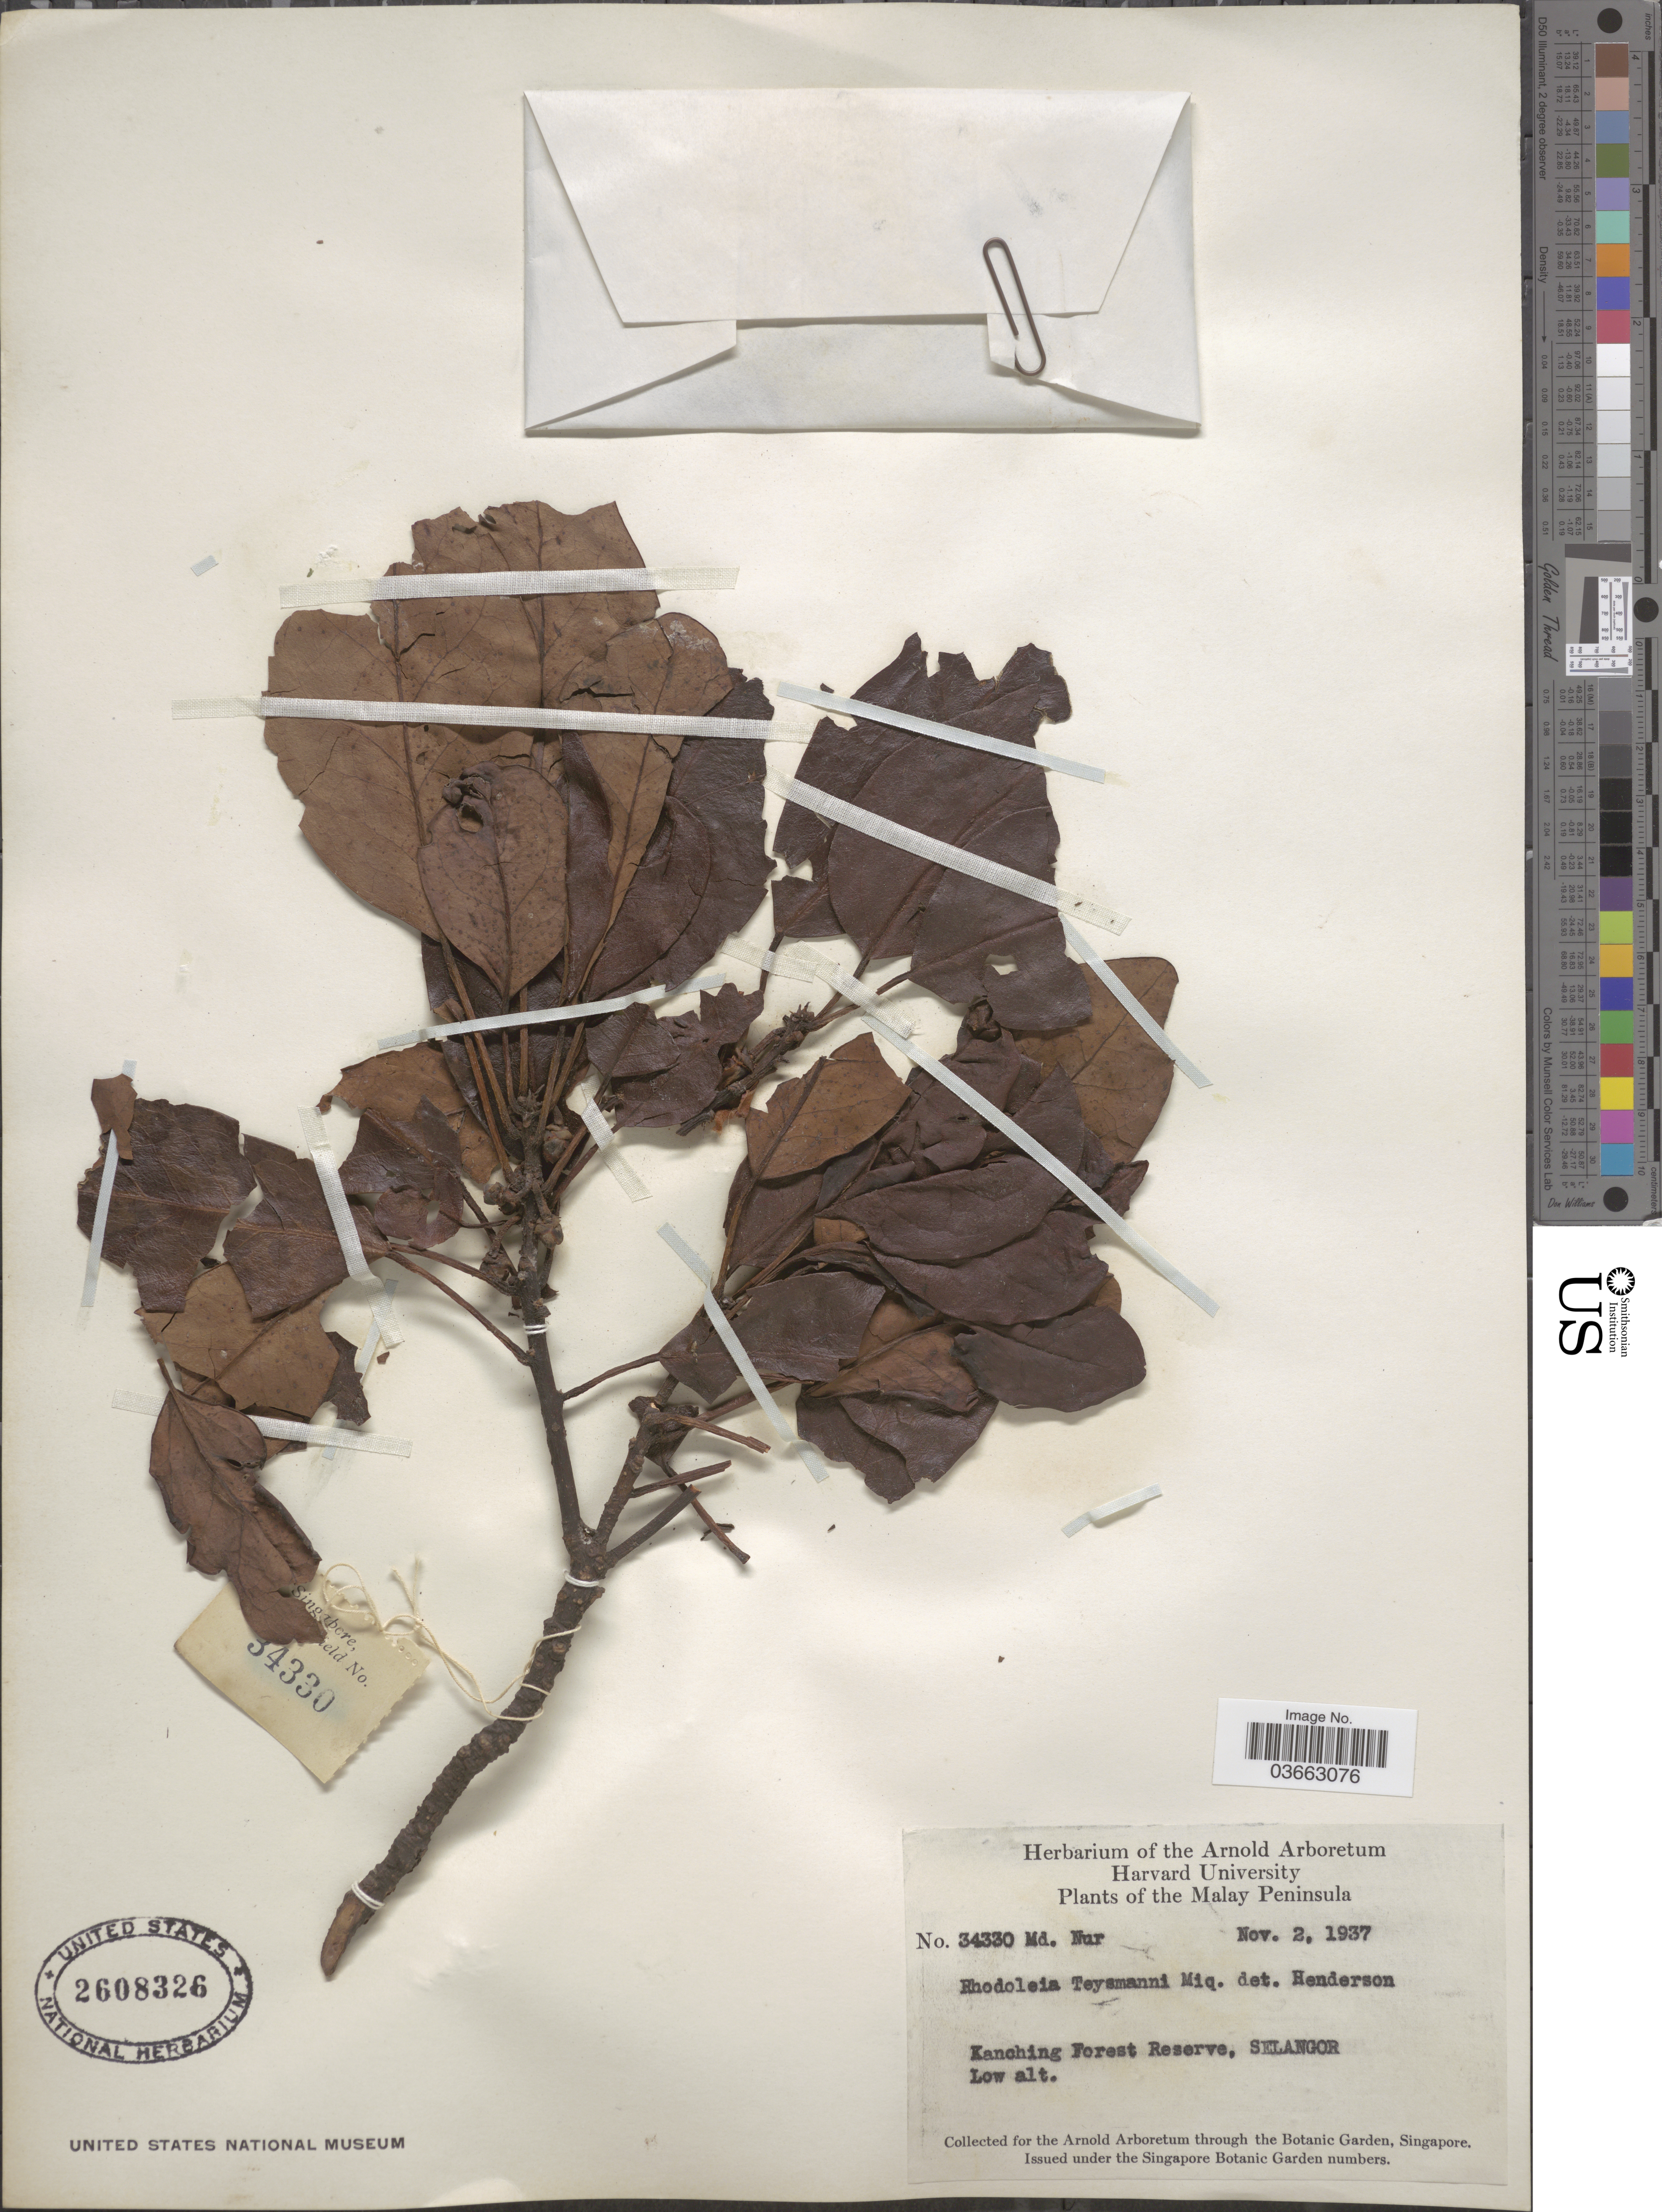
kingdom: Plantae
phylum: Tracheophyta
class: Magnoliopsida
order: Saxifragales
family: Hamamelidaceae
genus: Rhodoleia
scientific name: Rhodoleia teysmanni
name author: Miq.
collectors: M. Nur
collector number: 34330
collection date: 1937-11-02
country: Malaysia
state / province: Selangor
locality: Malay Peninsula. Kanching Forest Reserve.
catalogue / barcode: US 2608326